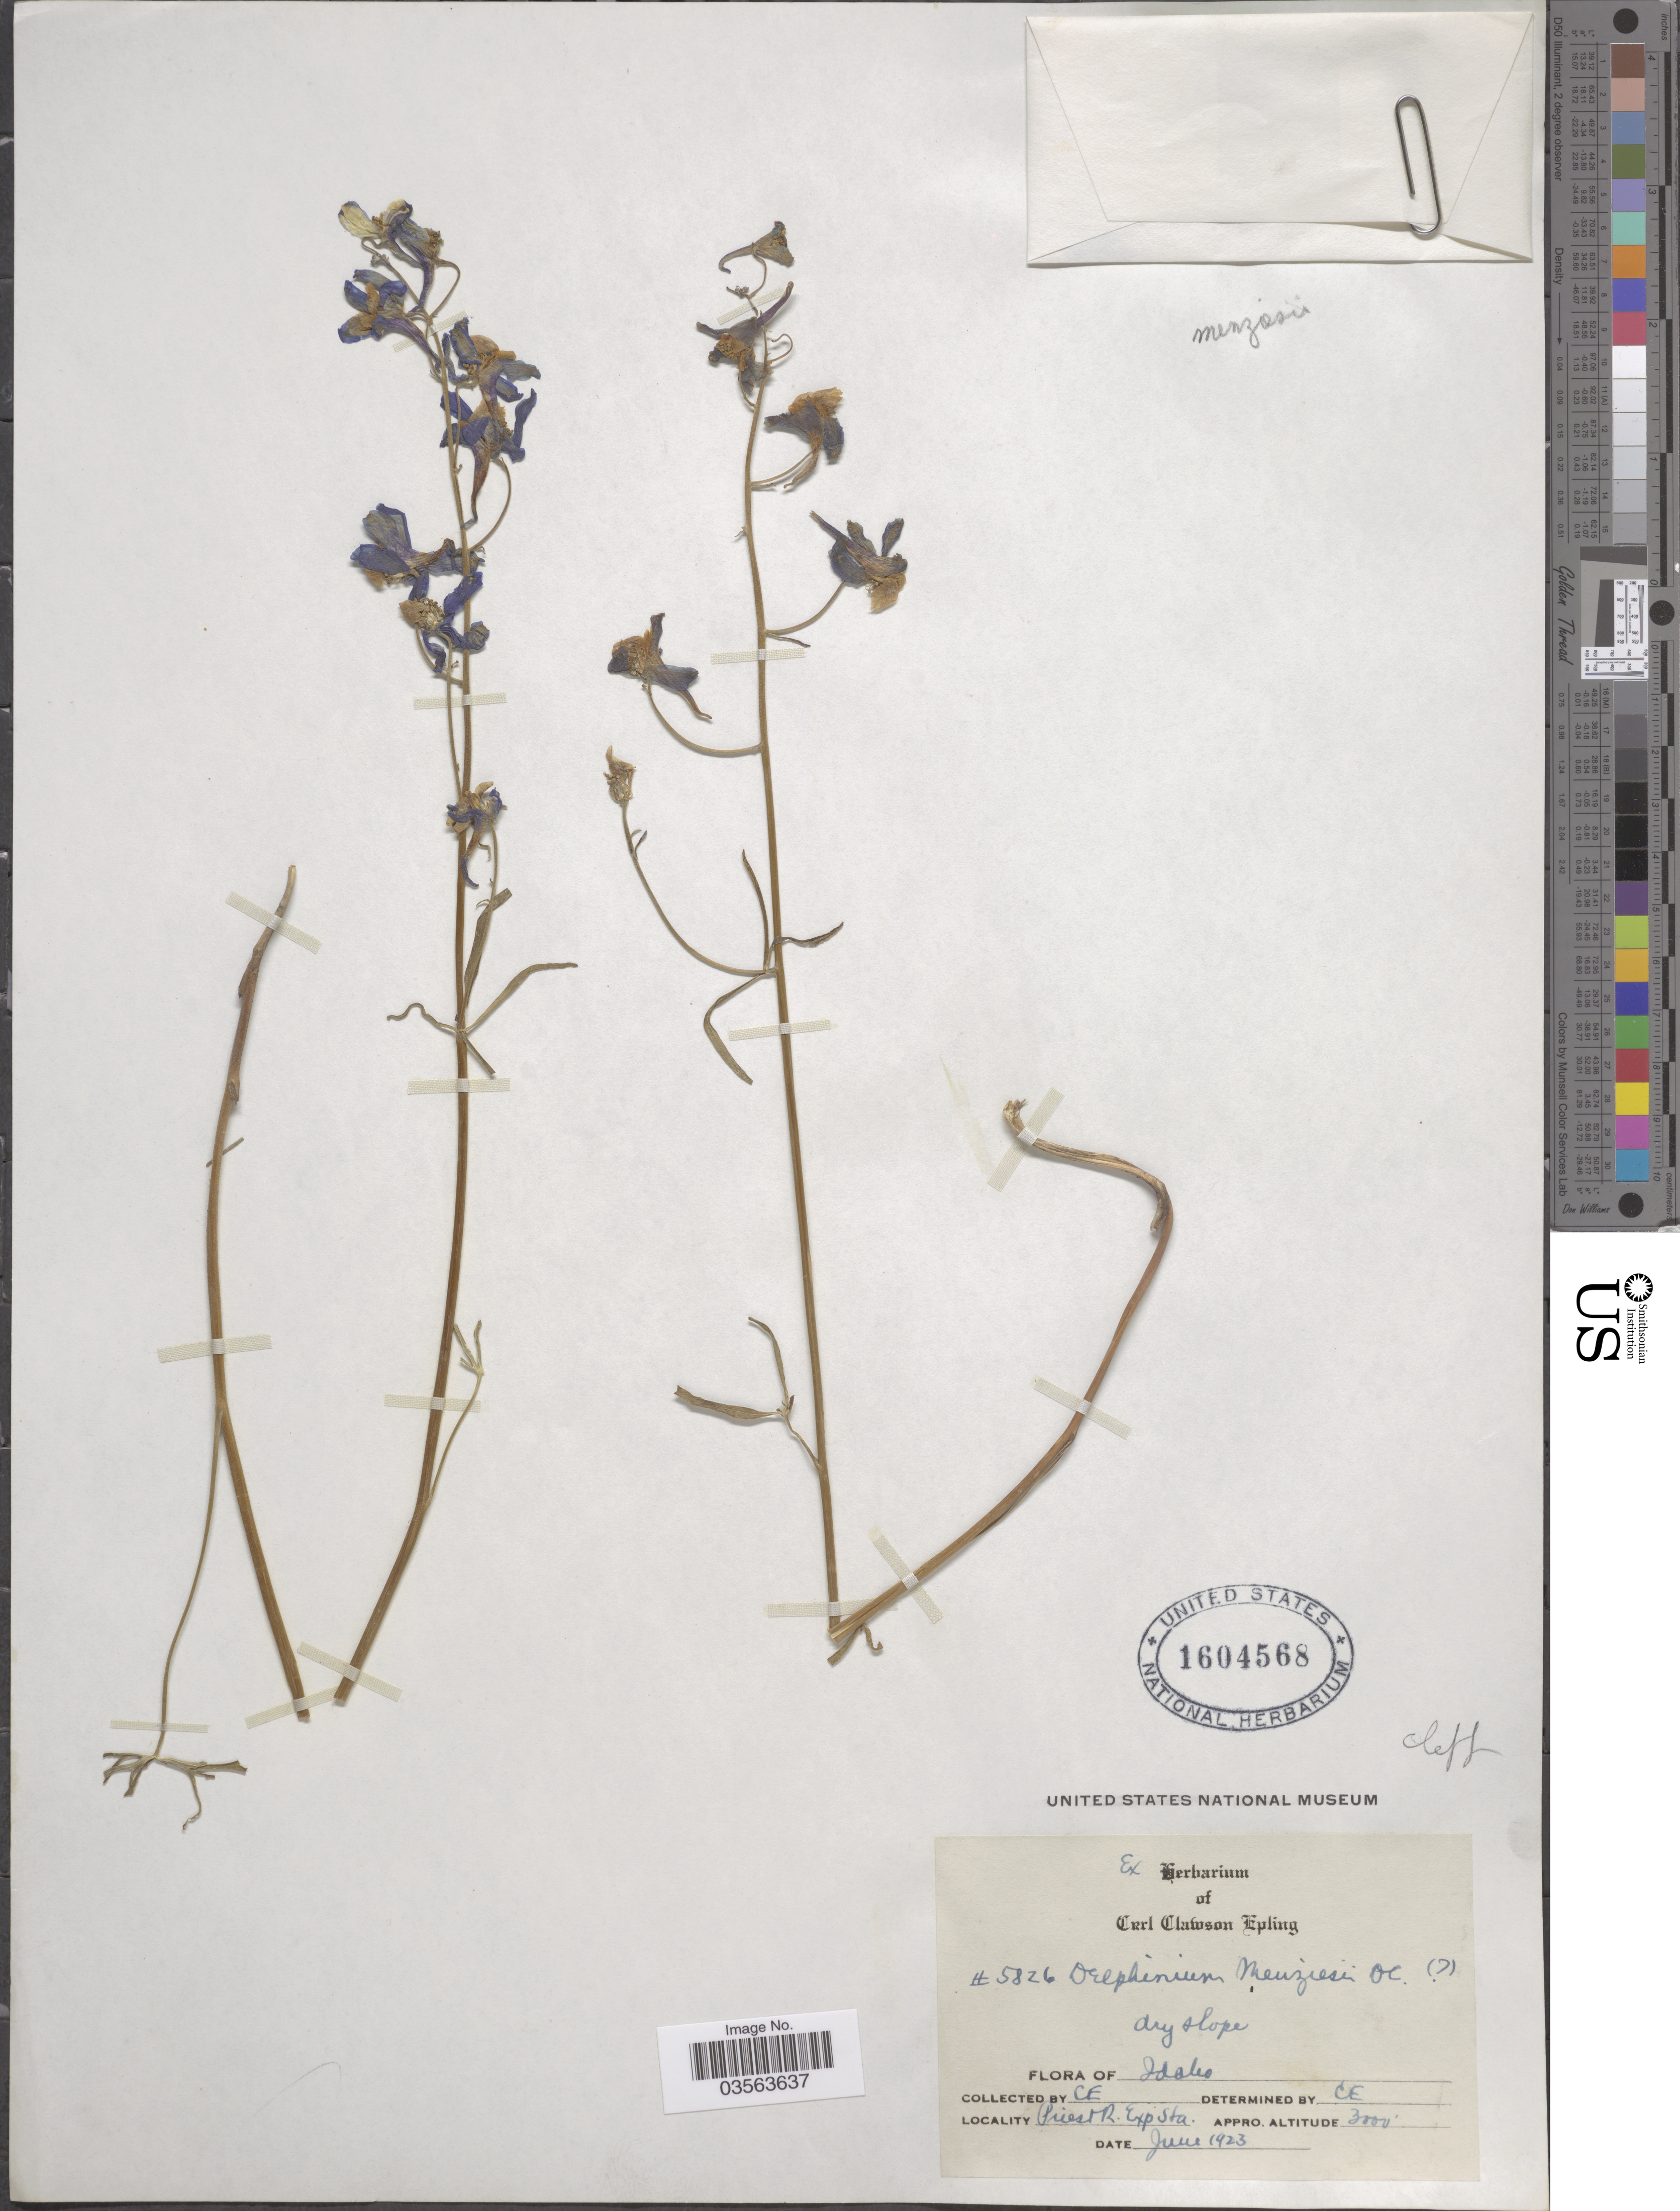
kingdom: Plantae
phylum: Tracheophyta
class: Magnoliopsida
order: Ranunculales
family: Ranunculaceae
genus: Delphinium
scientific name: Delphinium menziesii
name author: DC.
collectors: C. C. Epling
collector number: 5826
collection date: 1923-06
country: United States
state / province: Idaho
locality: Priest R. Exp. Sta.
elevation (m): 914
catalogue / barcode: US 1604568